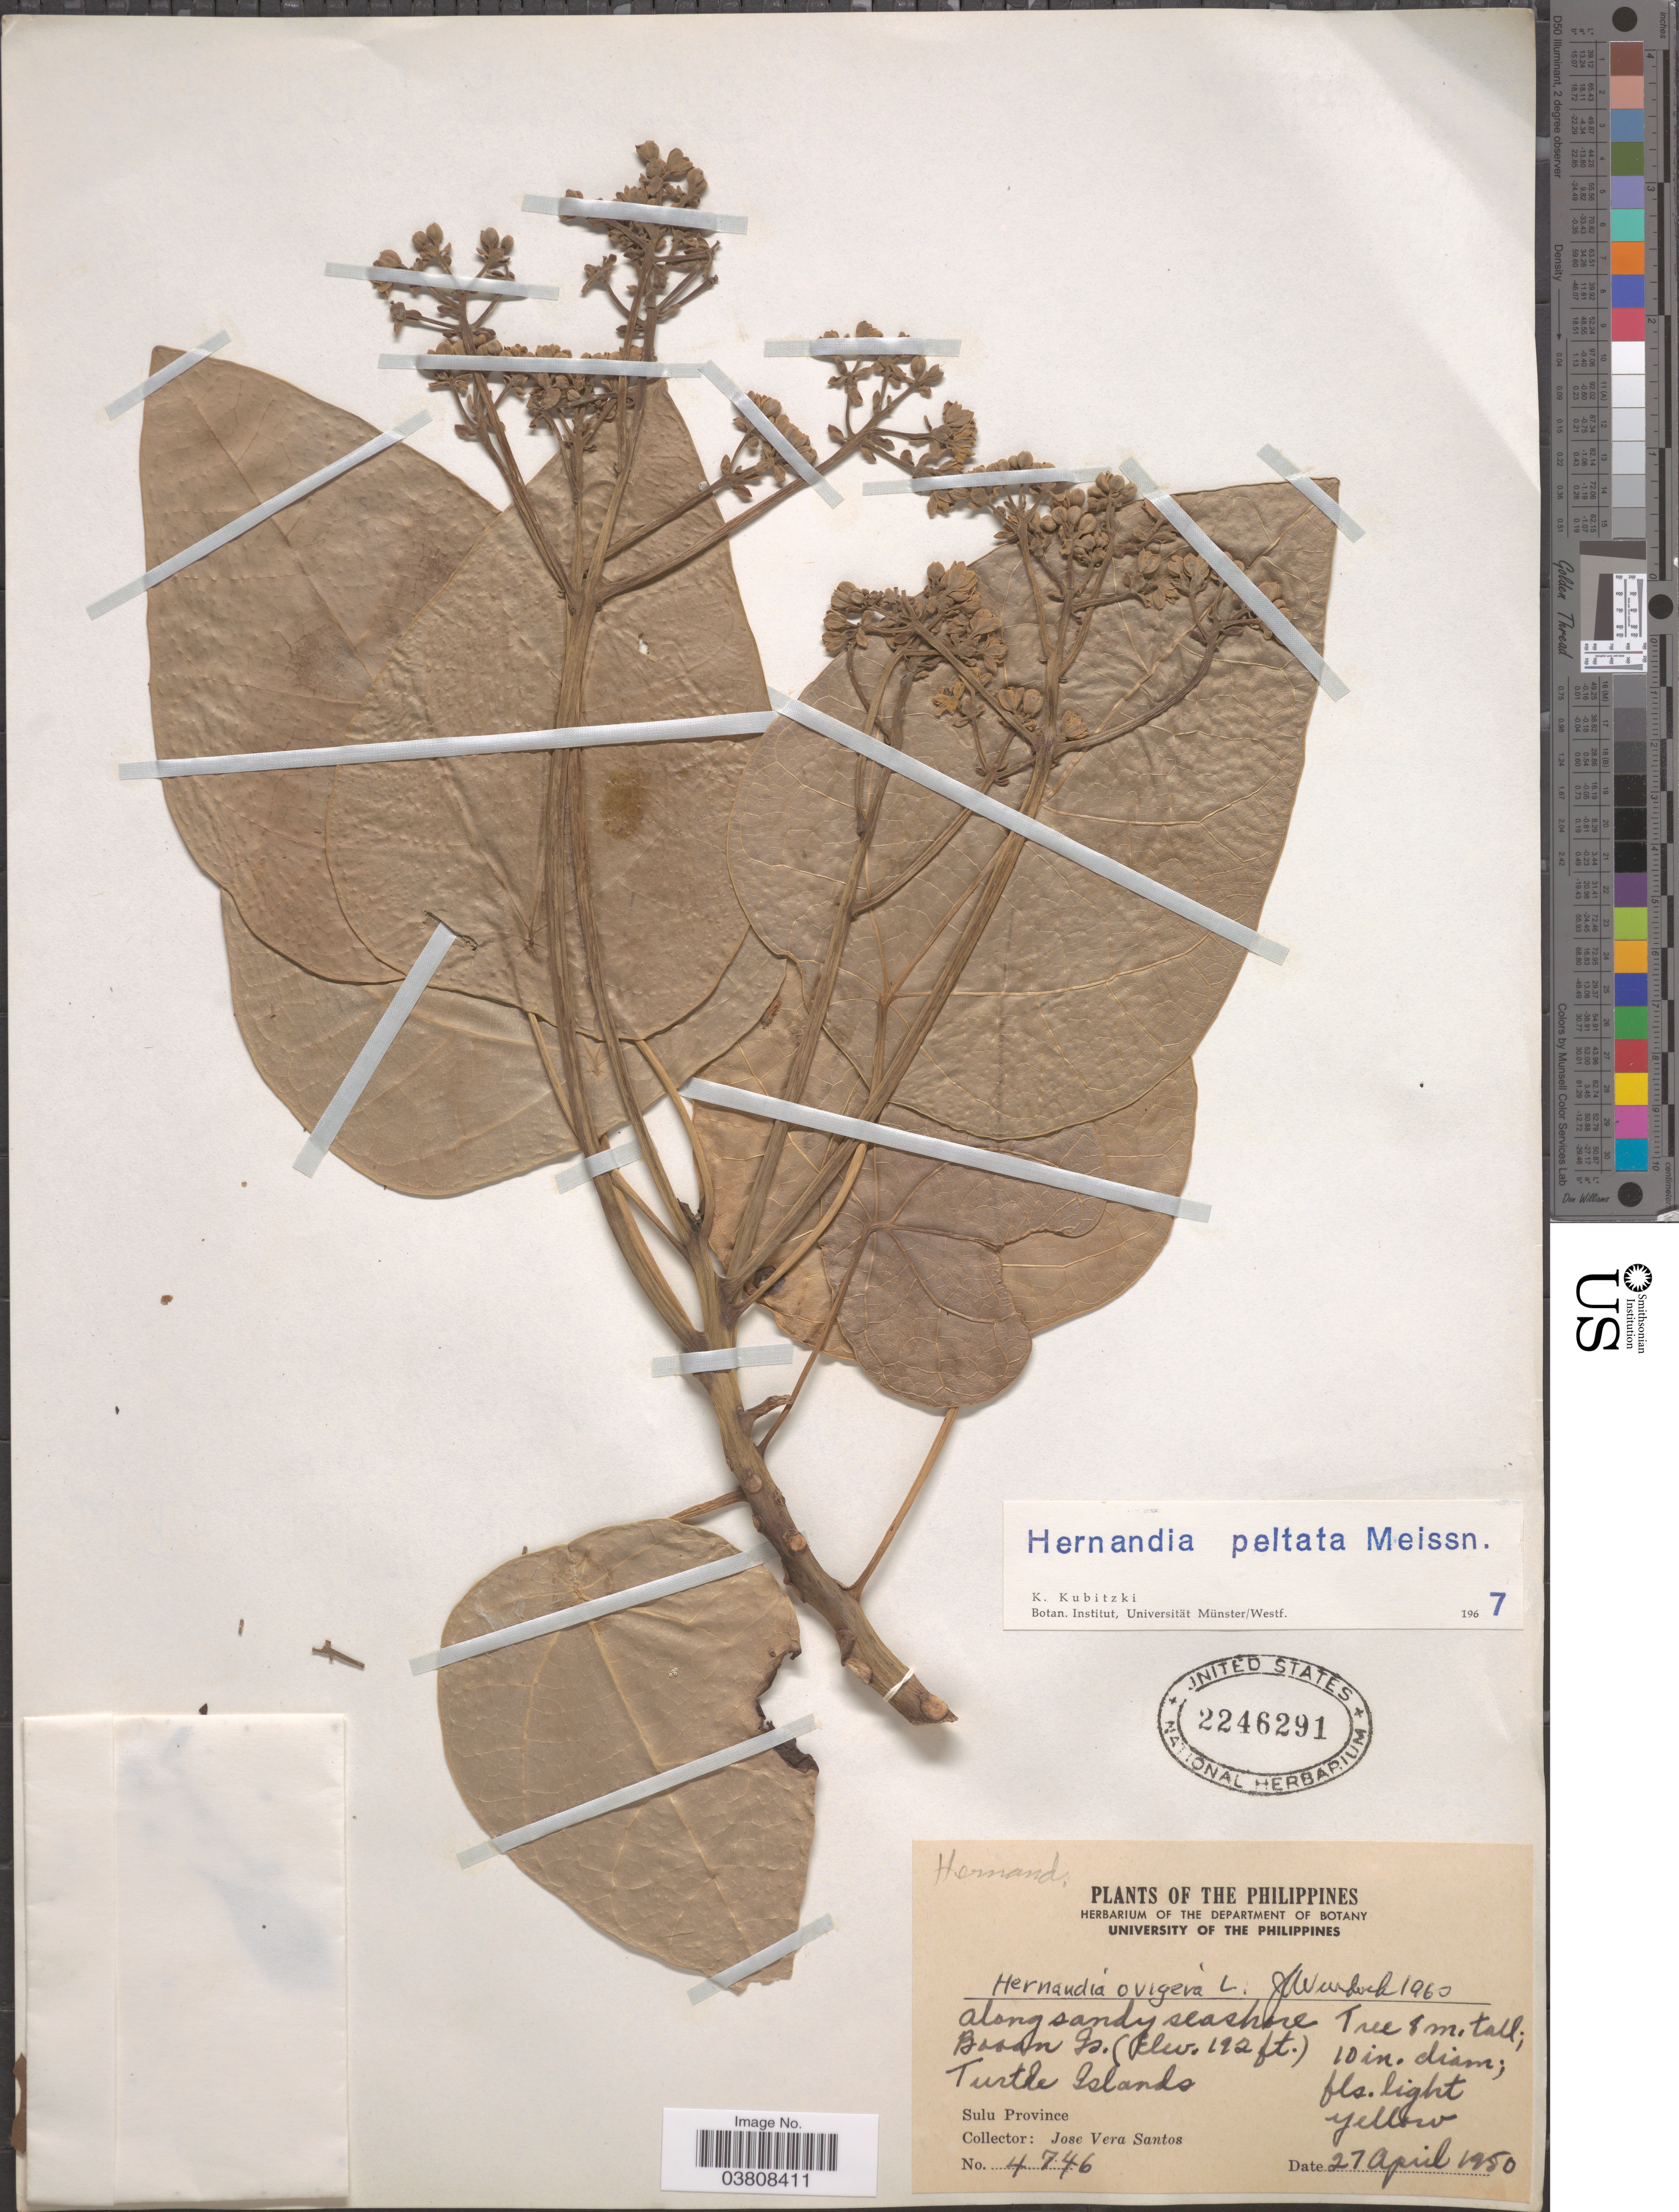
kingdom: Plantae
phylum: Tracheophyta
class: Magnoliopsida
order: Laurales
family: Hernandiaceae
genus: Hernandia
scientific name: Hernandia nymphaeifolia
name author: (C. Presl) Kubitzki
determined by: Strong, Mark T., (BOT), Smithsonian Institution - National Museum of Natural History (UNITED STATES)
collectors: J. V. Santos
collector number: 4746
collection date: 1950-04-27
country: Philippines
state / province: Muslim Mindanao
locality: Along sandy seashore Booan Island. Turtle Islands.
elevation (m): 59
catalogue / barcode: US 2246291